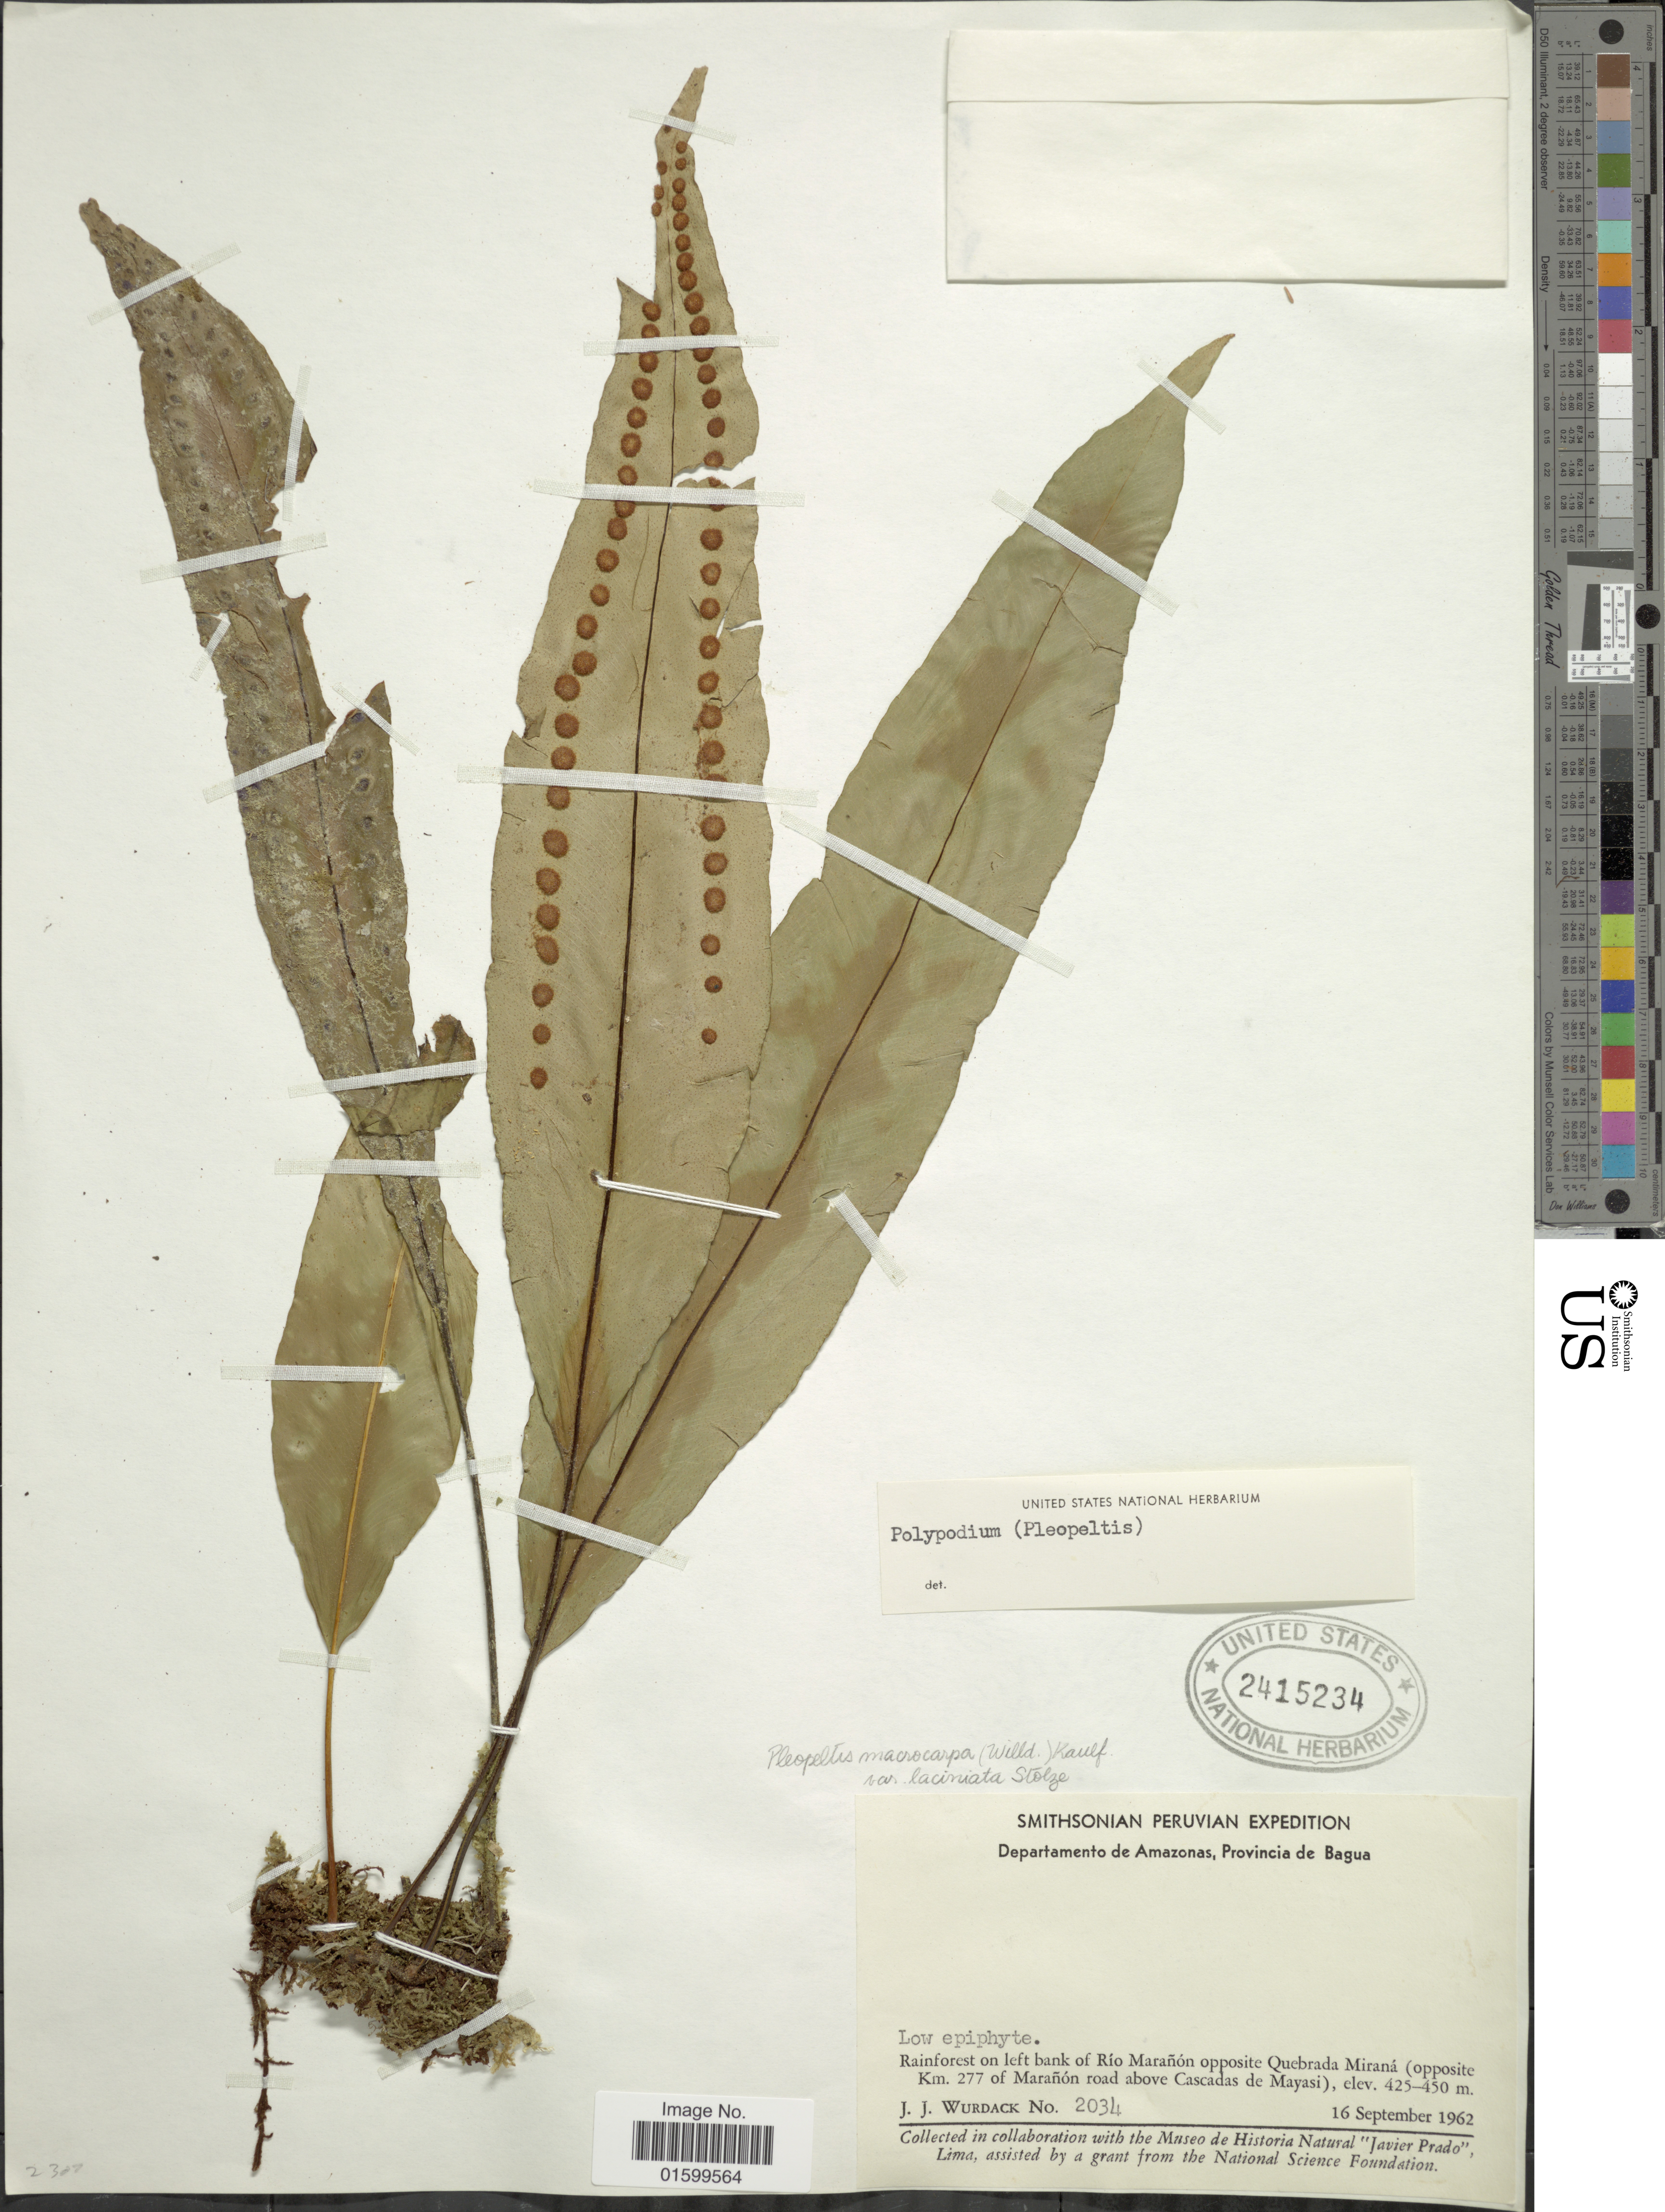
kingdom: Plantae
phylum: Tracheophyta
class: Polypodiopsida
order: Polypodiales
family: Polypodiaceae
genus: Pleopeltis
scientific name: Pleopeltis macrocarpa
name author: (Bory ex Willd.) Kaulf.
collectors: J. J. Wurdack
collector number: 2034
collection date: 1962-09-16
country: Peru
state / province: Amazonas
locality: Departamento de Amazonas, Provincia de Bagua, Rainforest on left bank of Rio Maranon opposite Quebrada Mirana (opposite Km 277 of Maranon road above Cascadas de Mayasi)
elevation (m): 425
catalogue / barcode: US 2415234